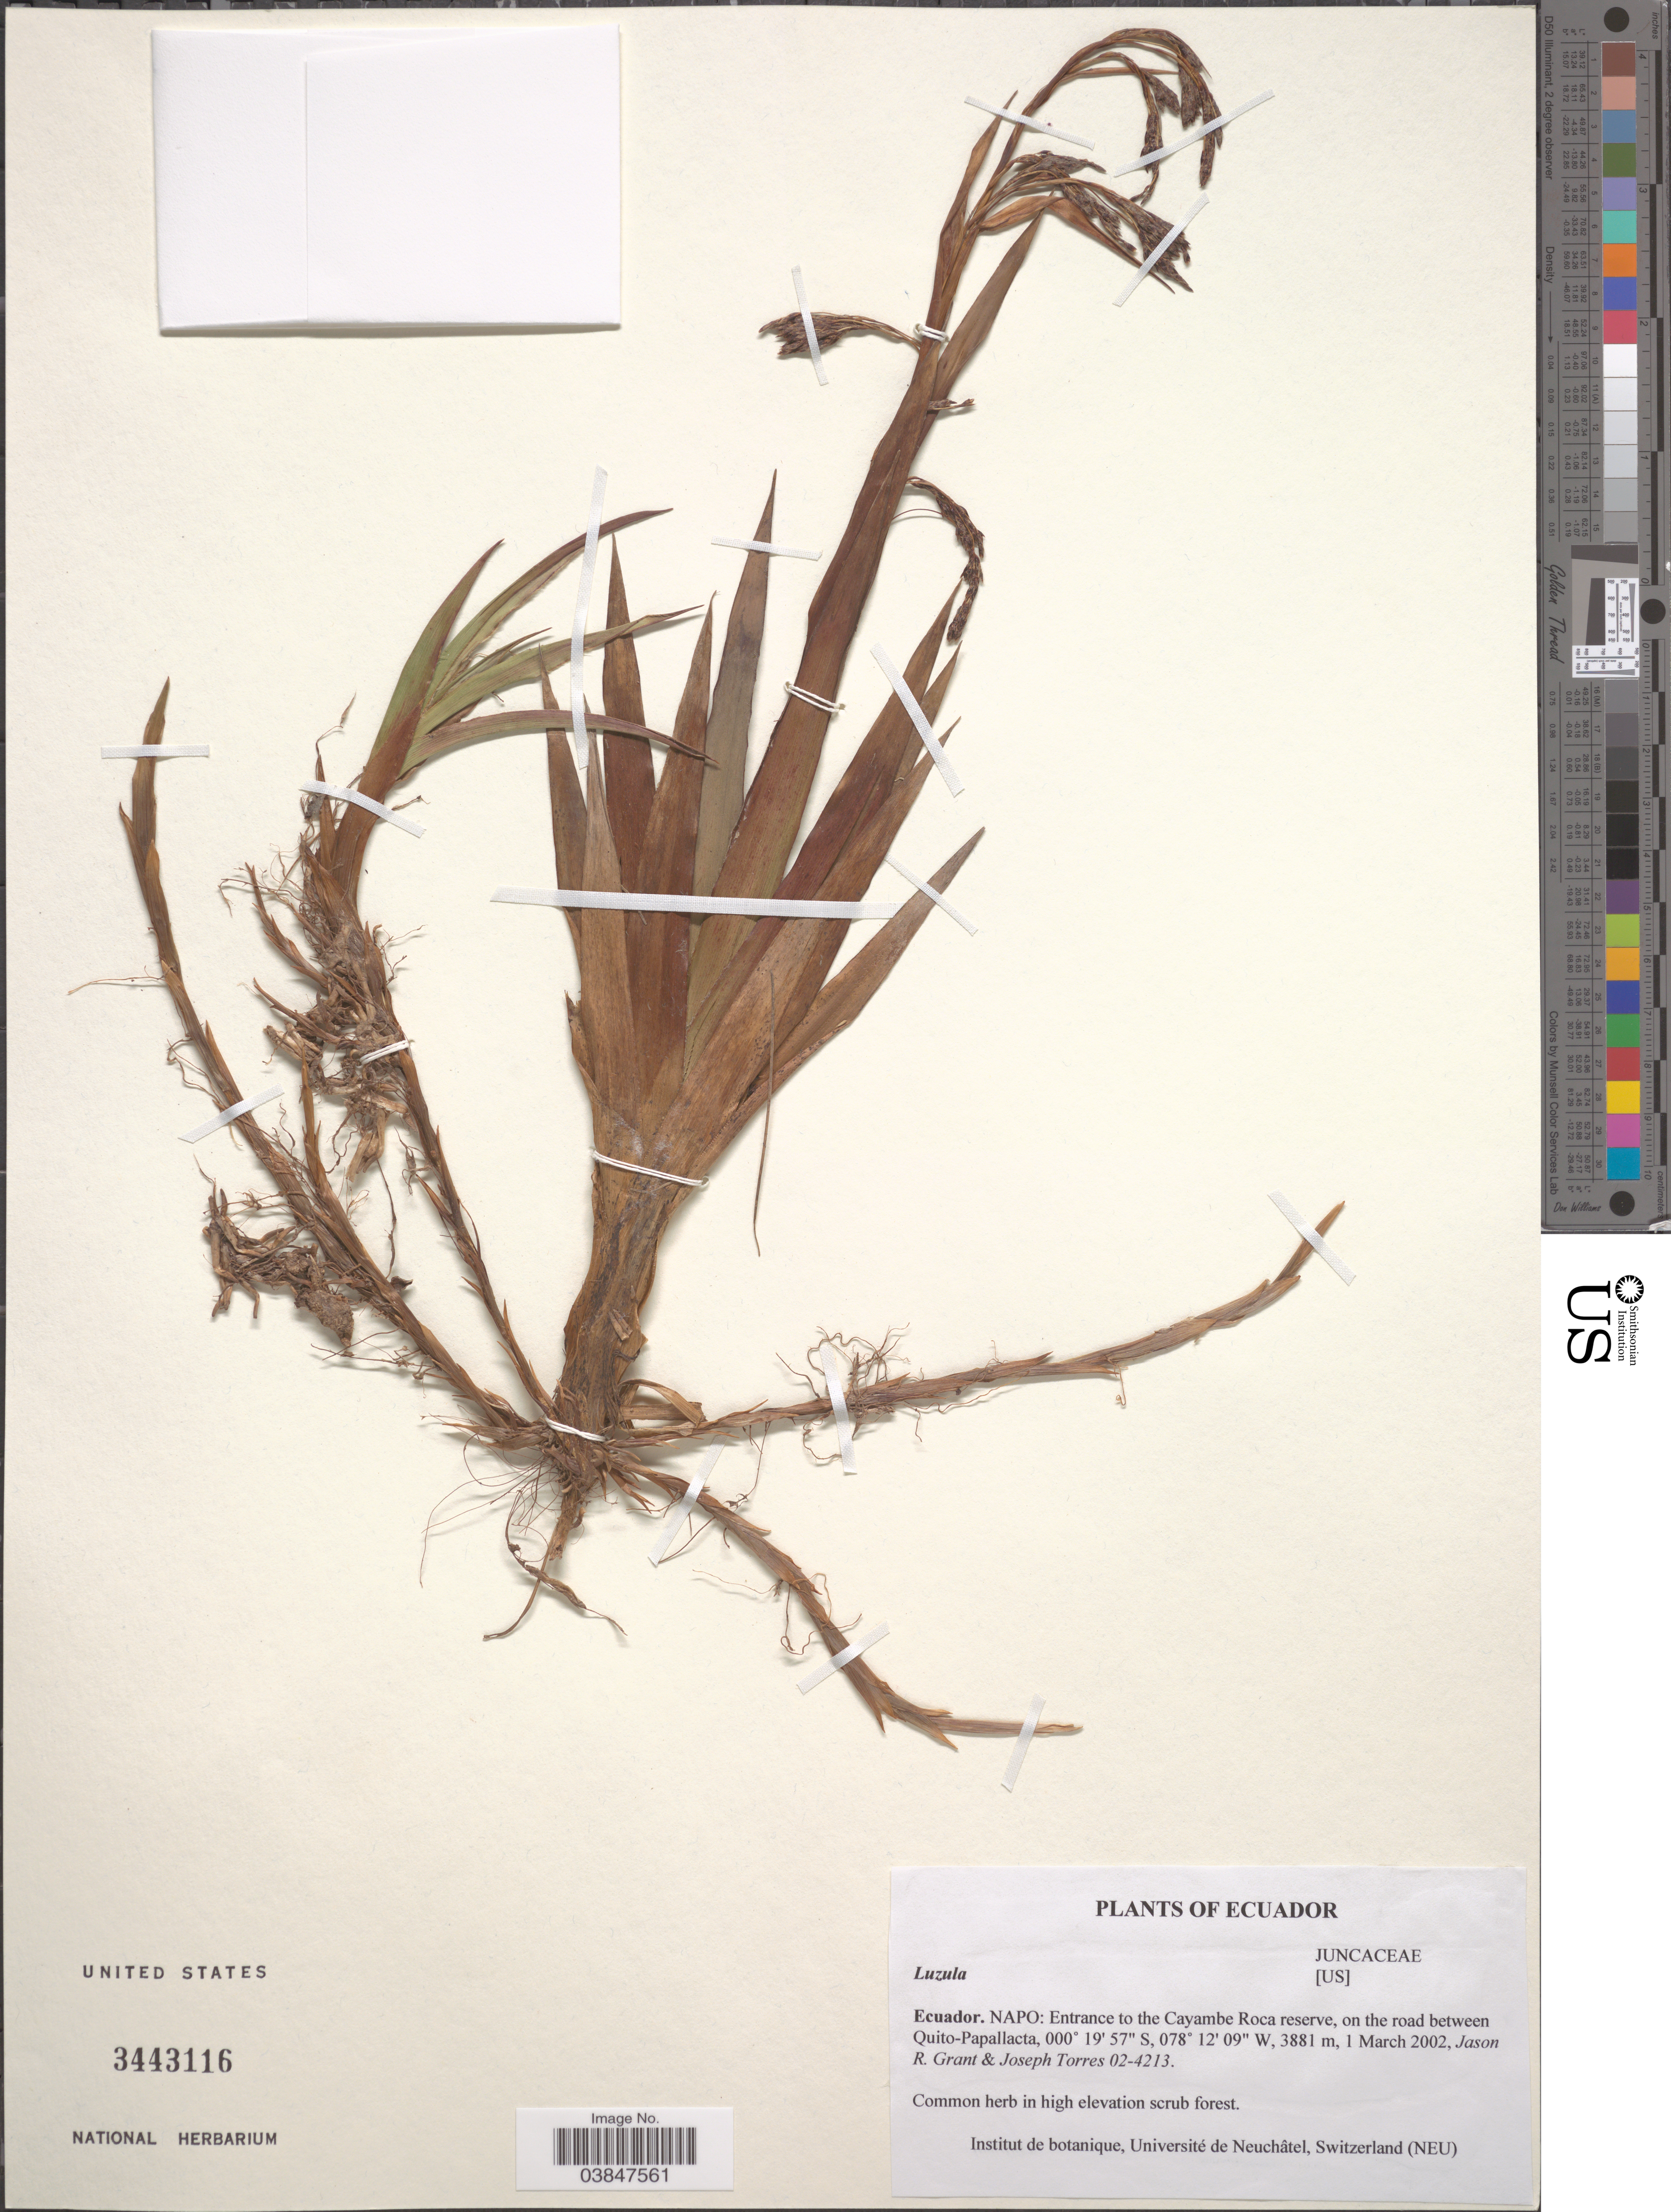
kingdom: Plantae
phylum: Tracheophyta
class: Liliopsida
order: Poales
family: Juncaceae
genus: Luzula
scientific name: Luzula sp.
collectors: J. R. Grant & J. Torres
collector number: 02-4213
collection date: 2002-03-01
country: Ecuador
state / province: Napo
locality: Entrance to the Cayambe Roca reserve, on the road between Quito-Papallacta.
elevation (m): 3881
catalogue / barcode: US 3443116